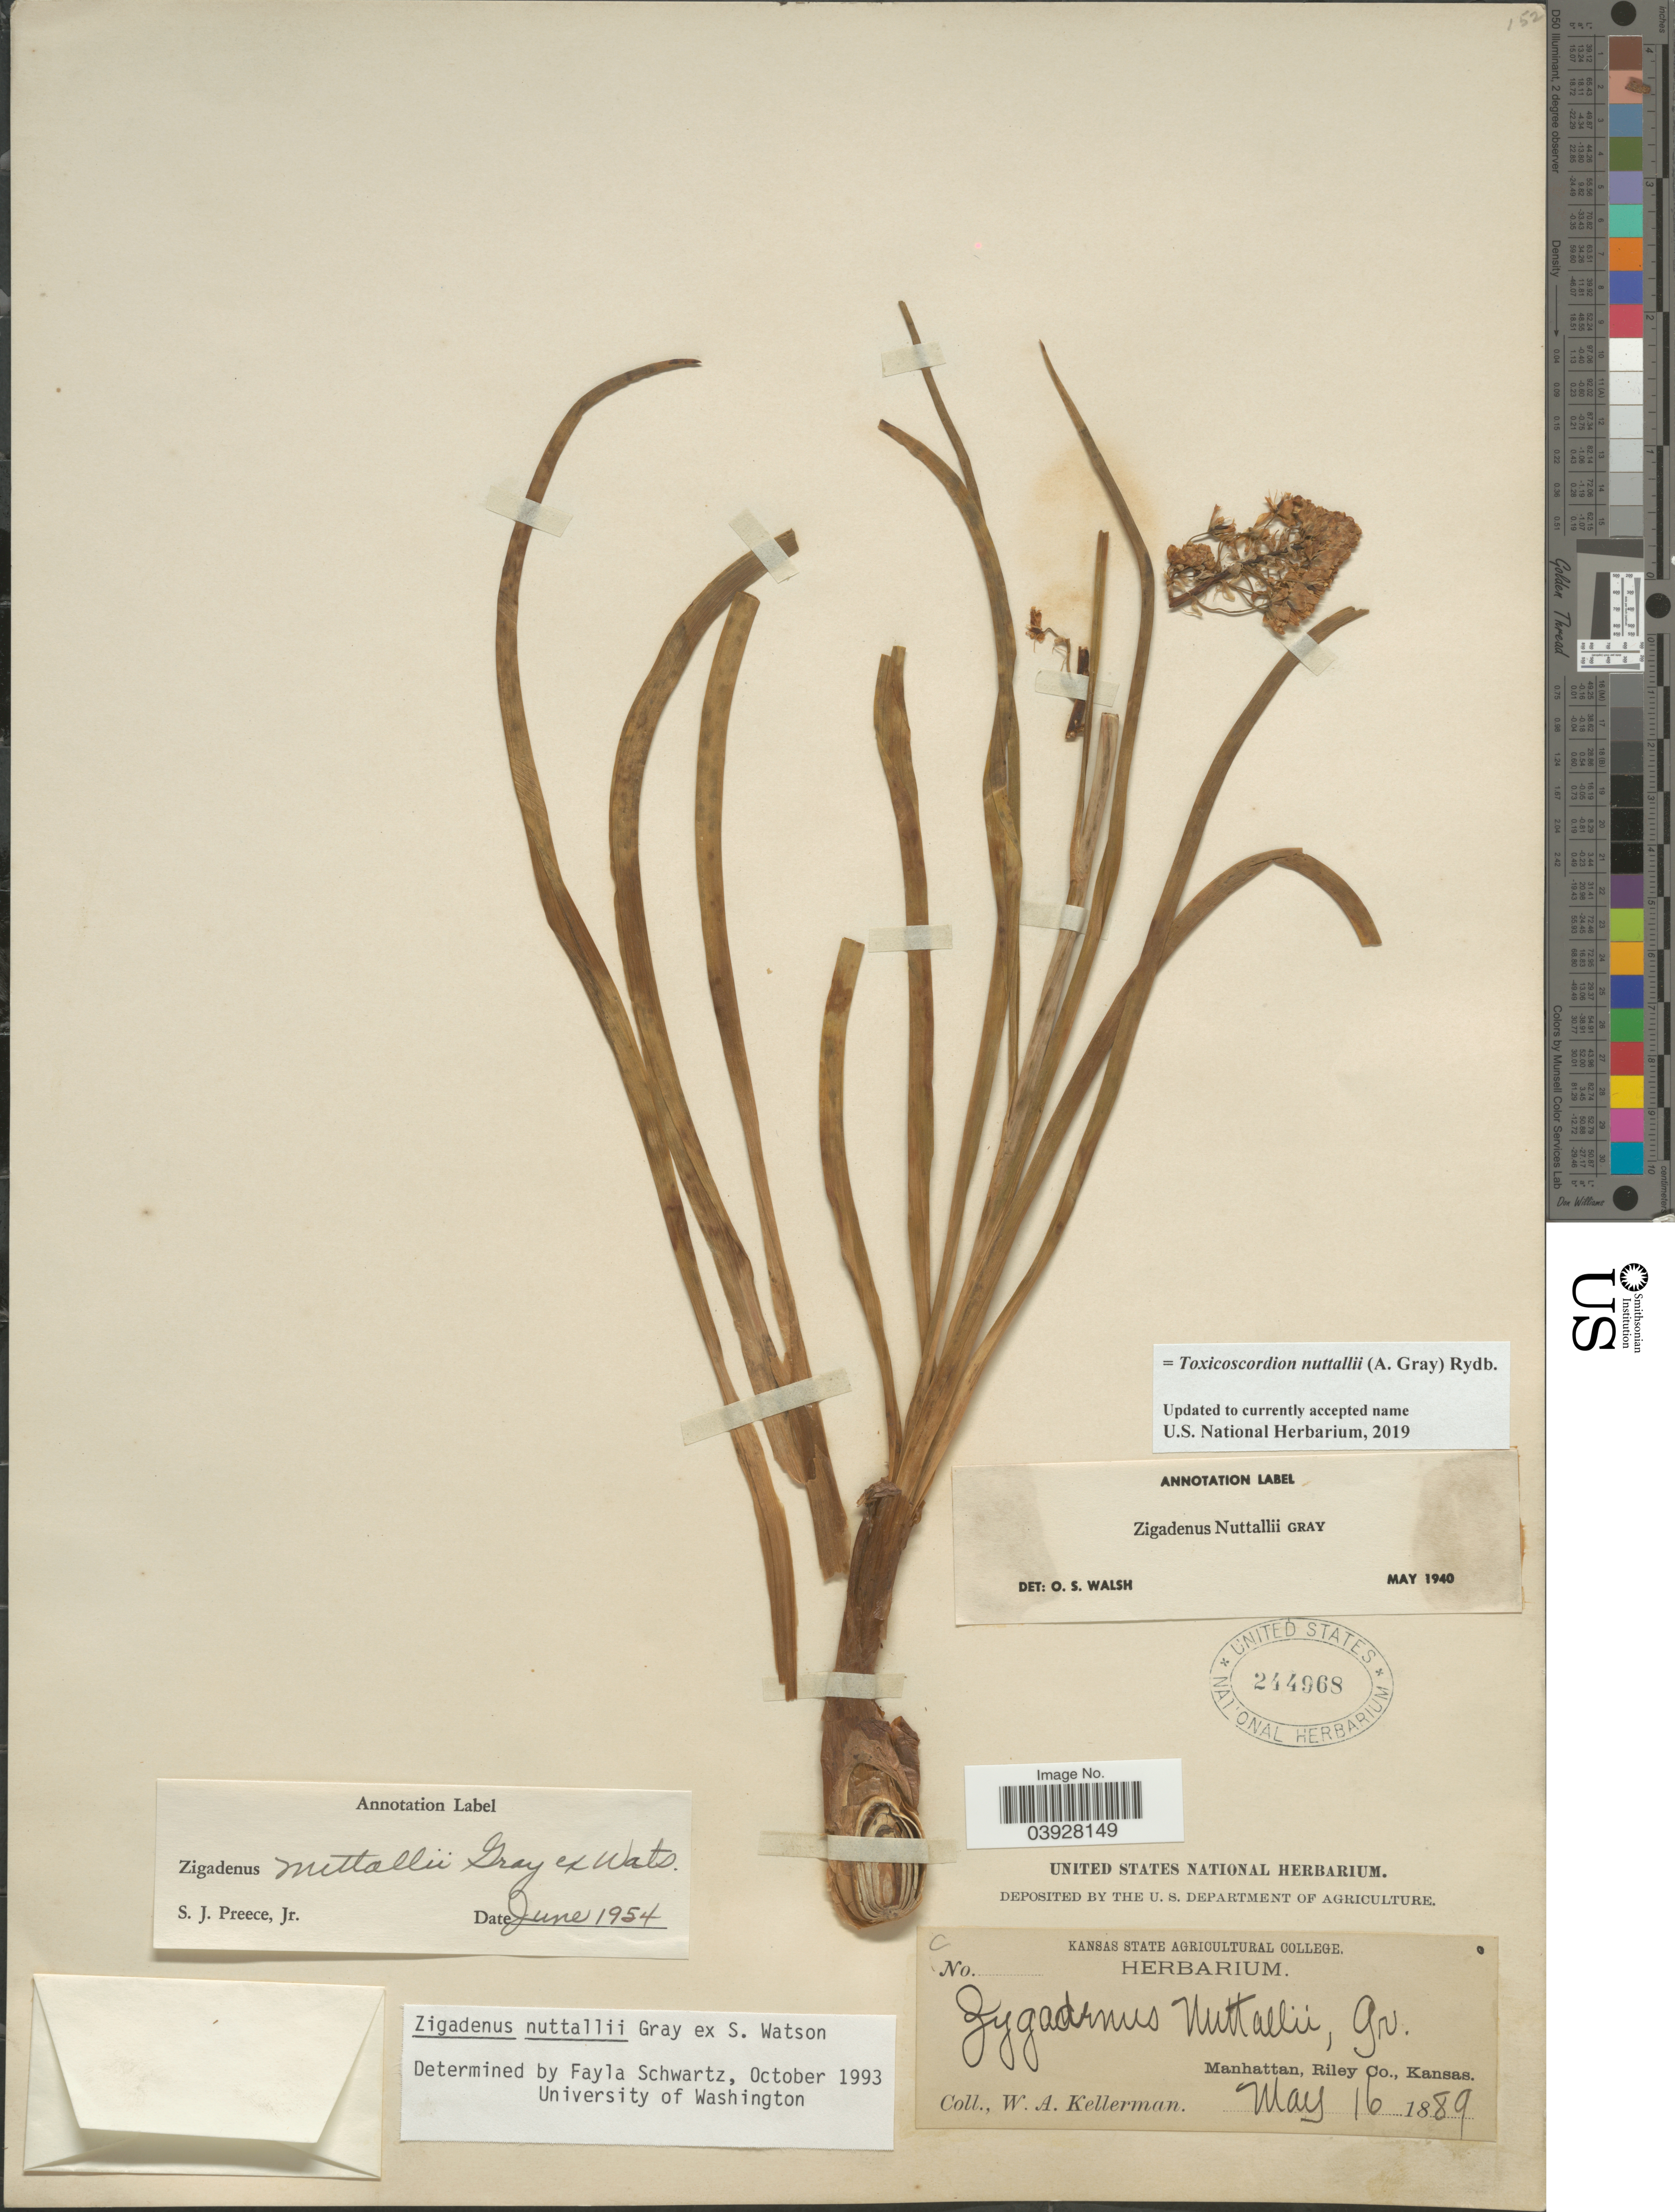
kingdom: Plantae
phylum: Tracheophyta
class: Liliopsida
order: Liliales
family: Melanthiaceae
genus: Toxicoscordion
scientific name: Toxicoscordion nuttallii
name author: (A. Gray) Rydb.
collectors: W. Kellerman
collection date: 1889-05-16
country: United States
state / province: Kansas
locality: Manhattan, Riley Co.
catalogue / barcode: US 244968